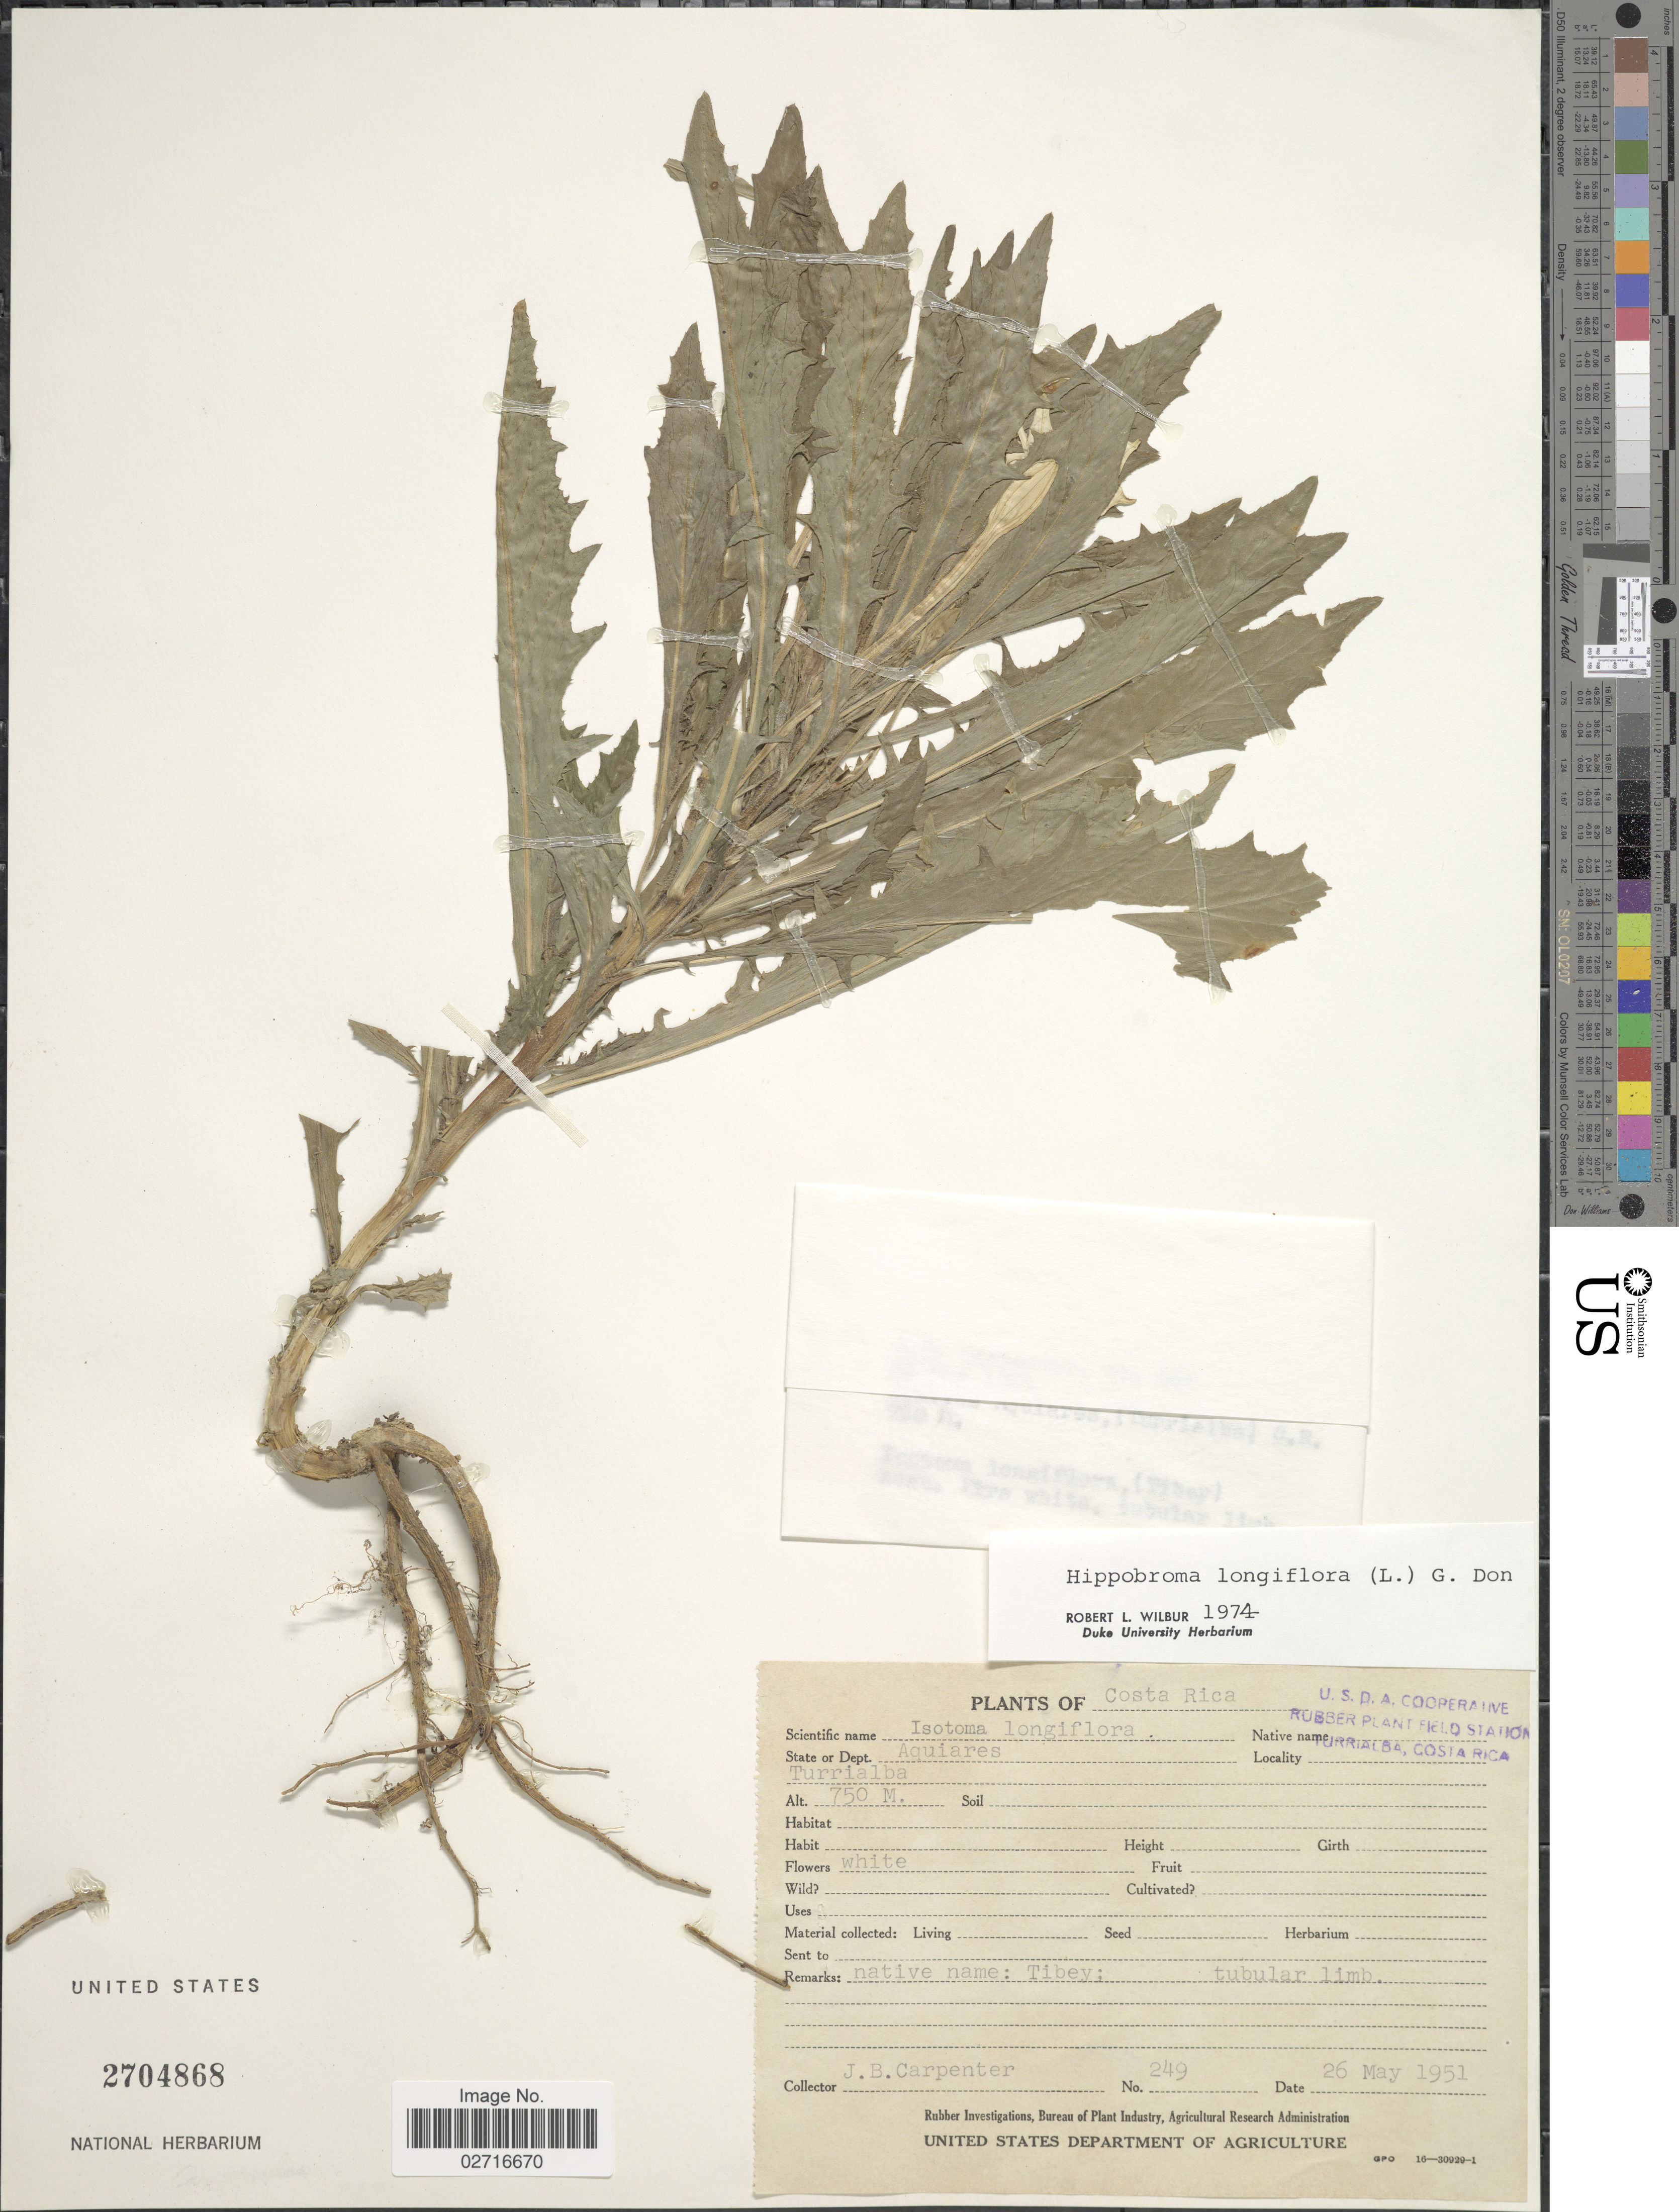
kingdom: Plantae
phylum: Tracheophyta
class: Magnoliopsida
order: Asterales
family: Campanulaceae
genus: Hippobroma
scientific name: Hippobroma longiflora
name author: (L.) G. Don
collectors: J. Carpenter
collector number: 249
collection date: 1951-05-26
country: Costa Rica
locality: State or Dept. Aquiares, Turrialba.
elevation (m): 750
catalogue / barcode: US 270488